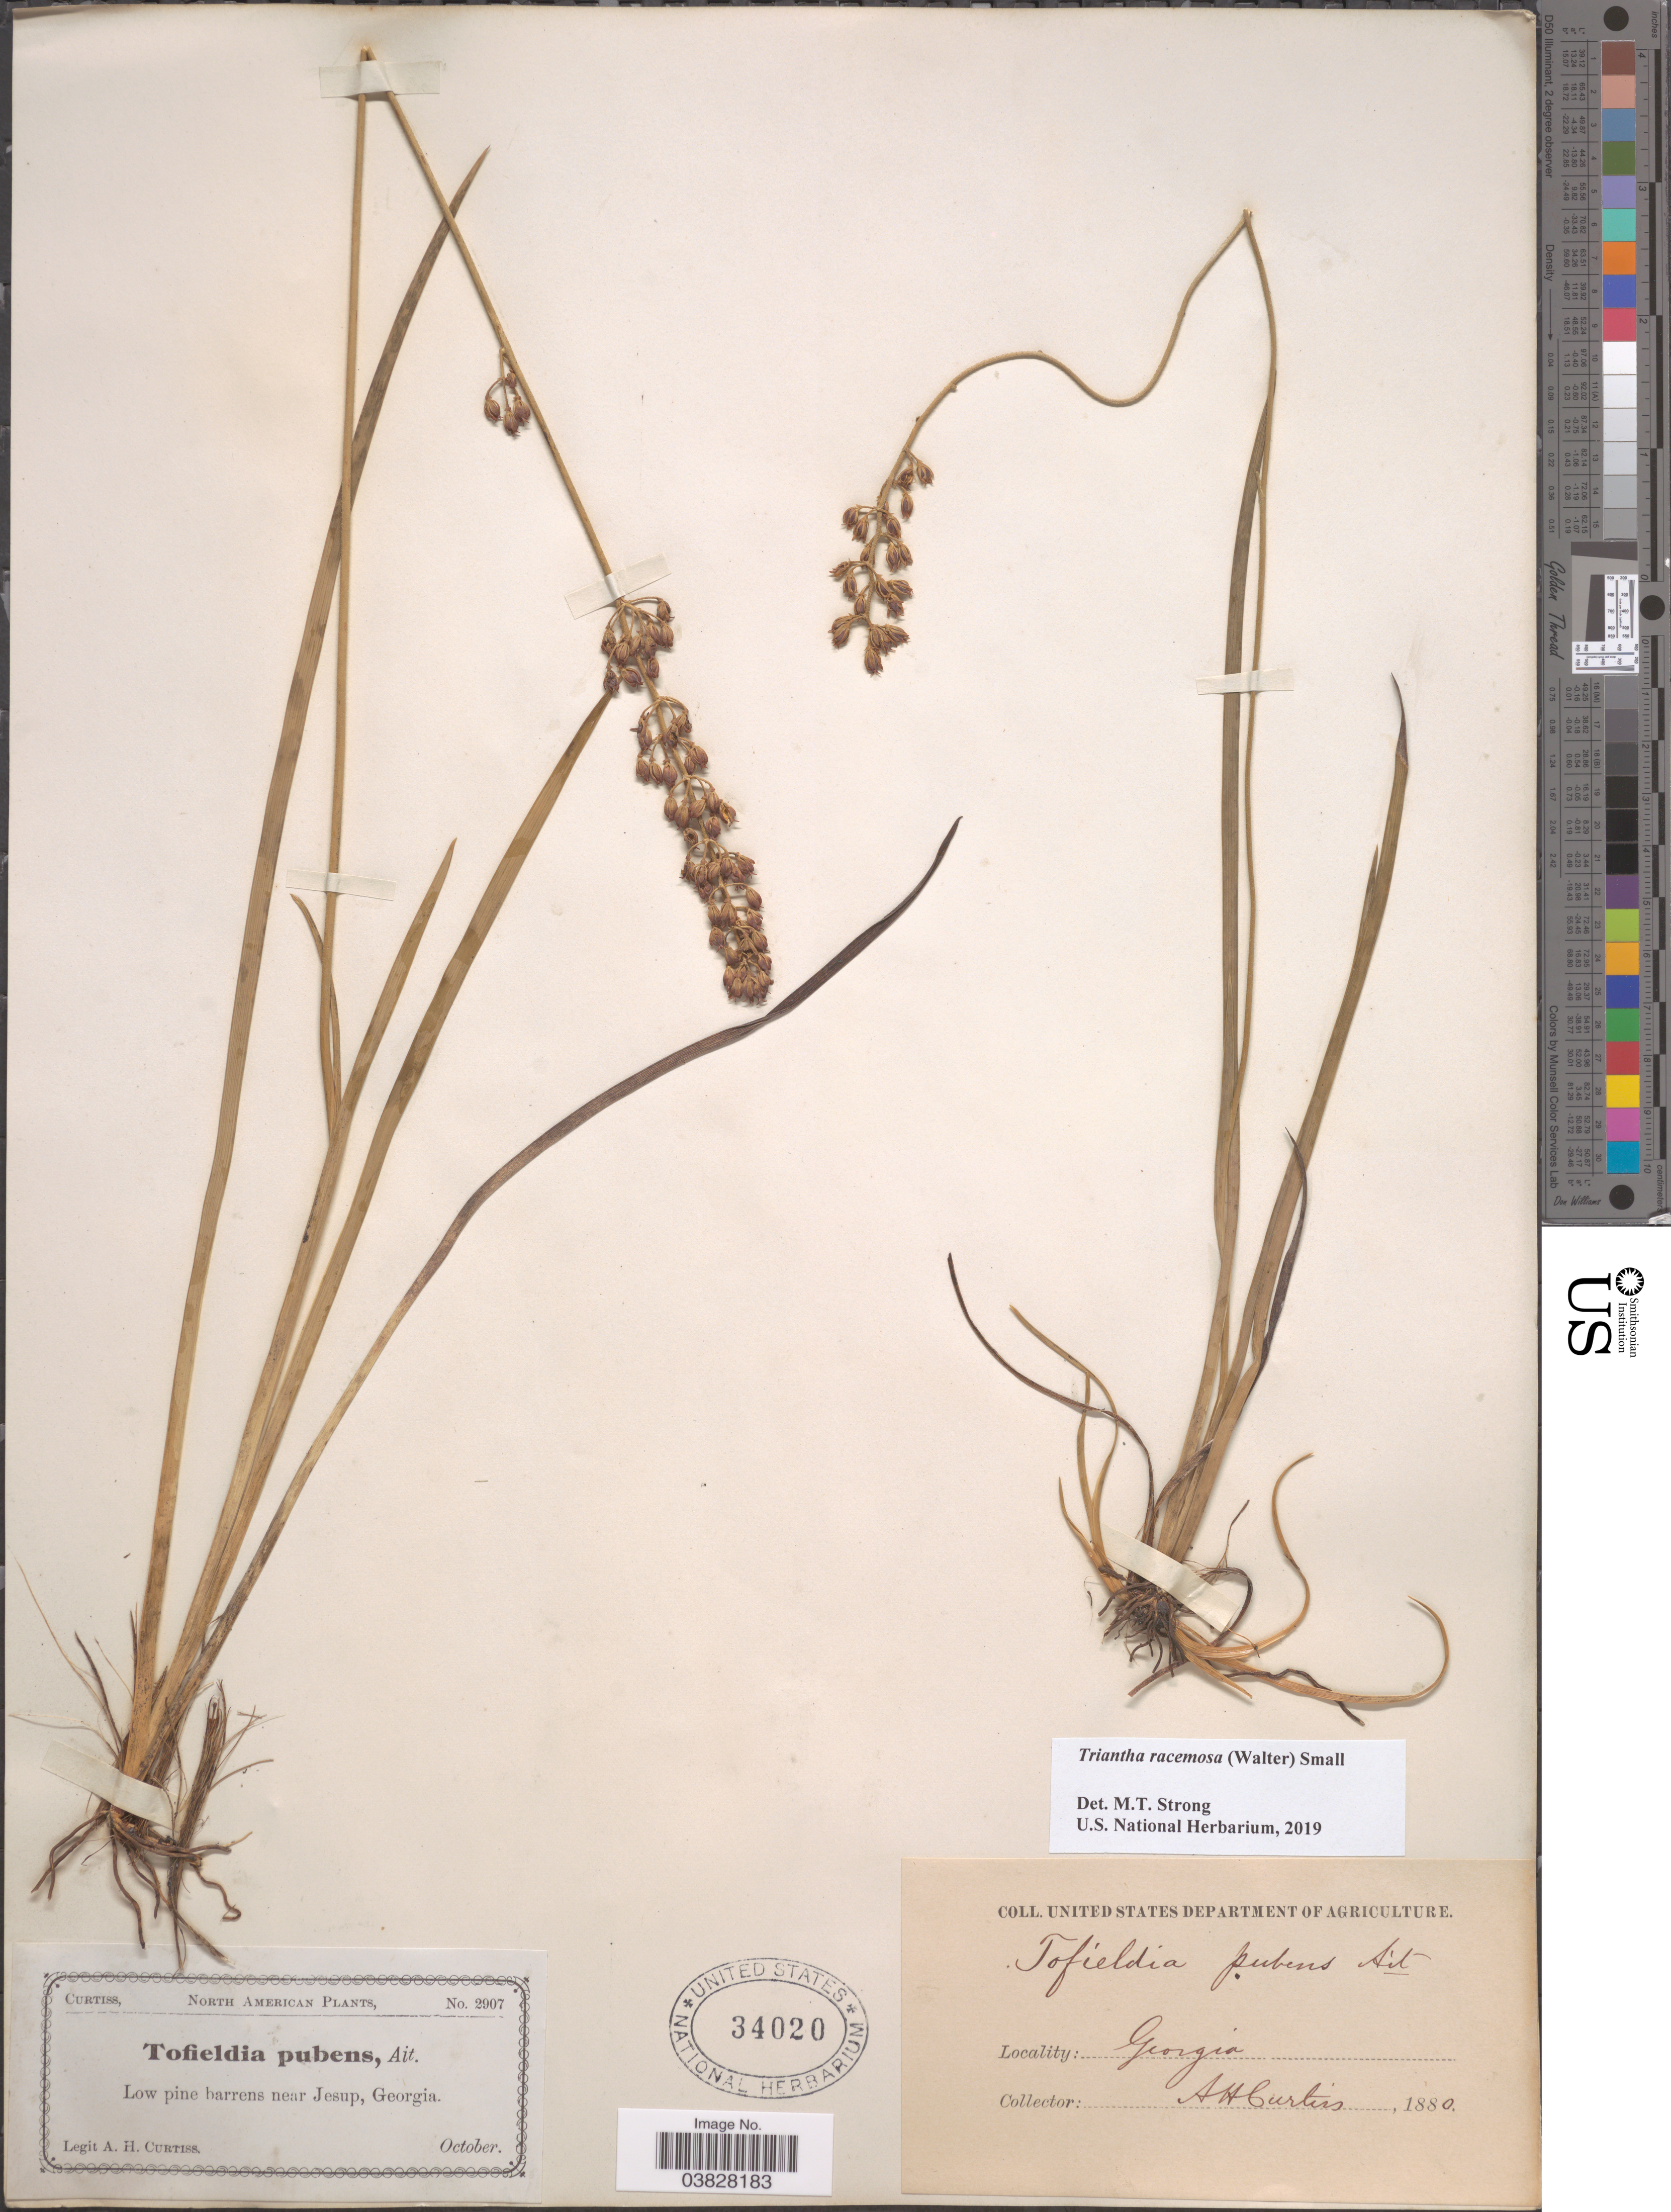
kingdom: Plantae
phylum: Tracheophyta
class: Liliopsida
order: Alismatales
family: Tofieldiaceae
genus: Triantha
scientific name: Triantha racemosa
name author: (Walter) Small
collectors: A. H. Curtiss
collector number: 2907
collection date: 1880-10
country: United States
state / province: Georgia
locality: Near Jesup.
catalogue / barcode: US 34020